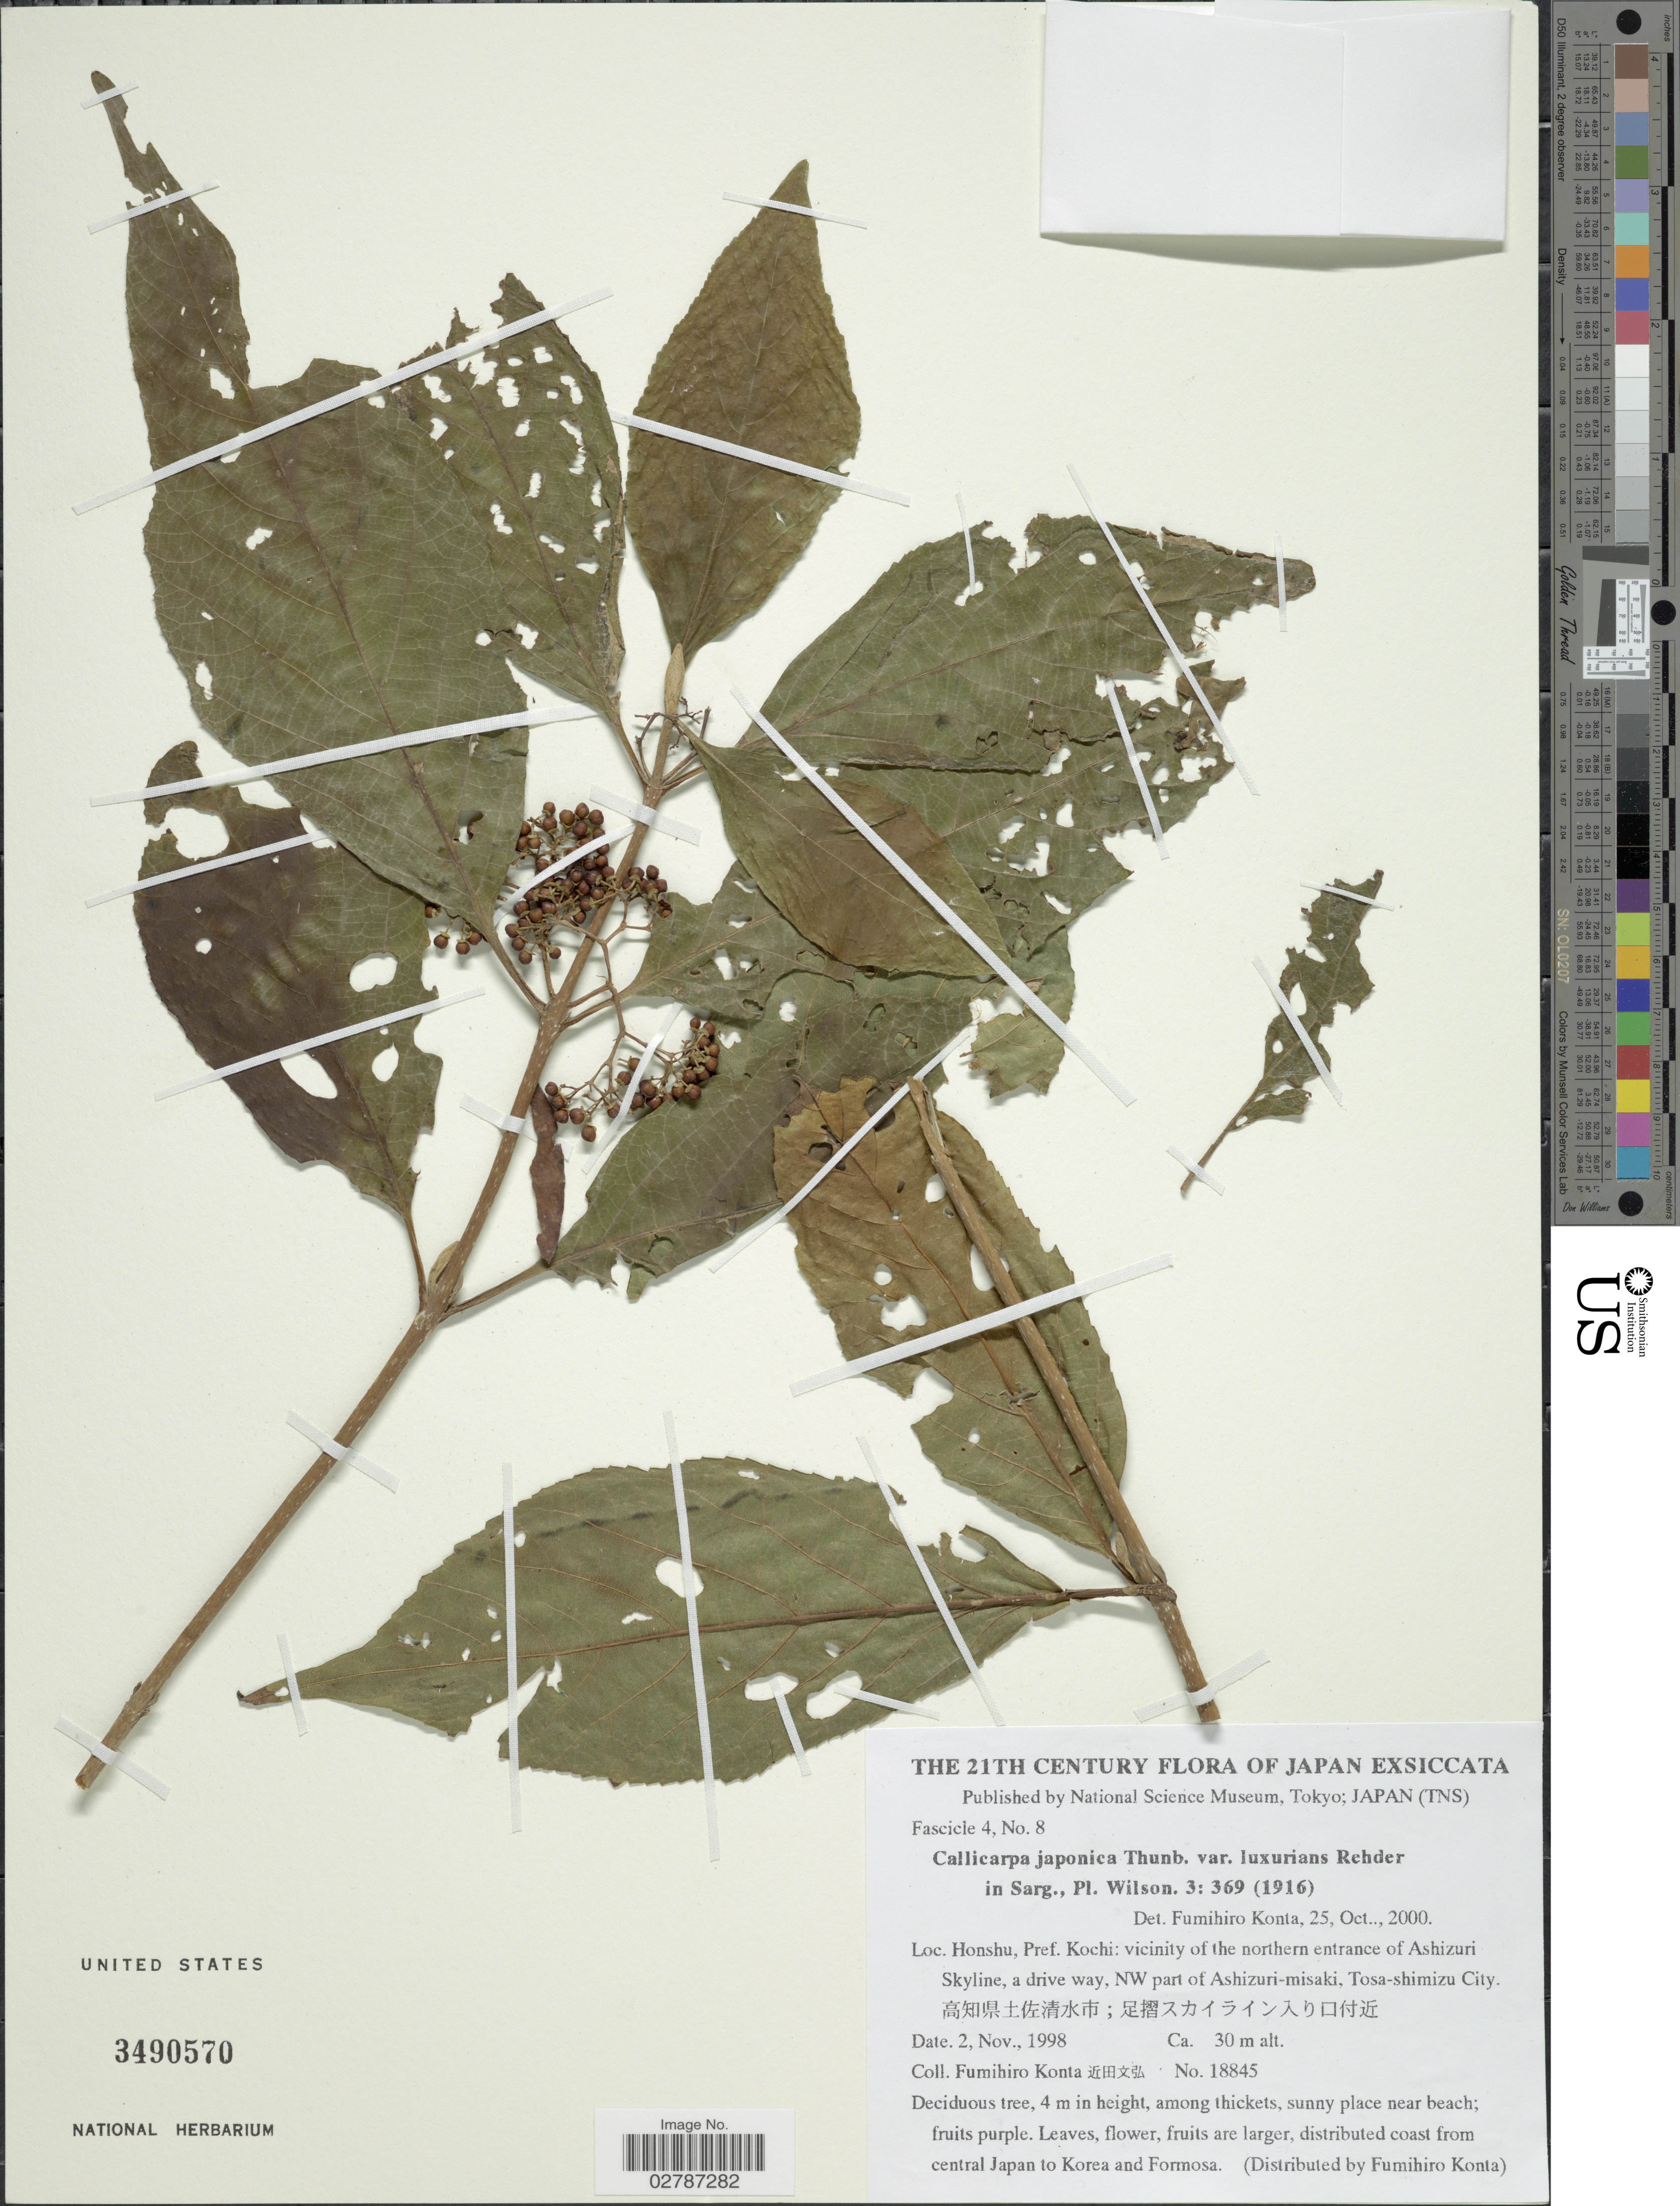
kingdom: Plantae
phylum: Tracheophyta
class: Magnoliopsida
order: Lamiales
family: Lamiaceae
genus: Callicarpa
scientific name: Callicarpa japonica var. luxurians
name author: Rehder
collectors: F. Konta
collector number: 18845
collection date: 1998-11-02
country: Japan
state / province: Koti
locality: Honshu, Pref. Kochi: vicinity of the northern entrance of Ashizuri Skyline, a drive way, NW part of Ashizuri-misaki, Tosa-shimizu City.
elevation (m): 30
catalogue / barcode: US 3490570